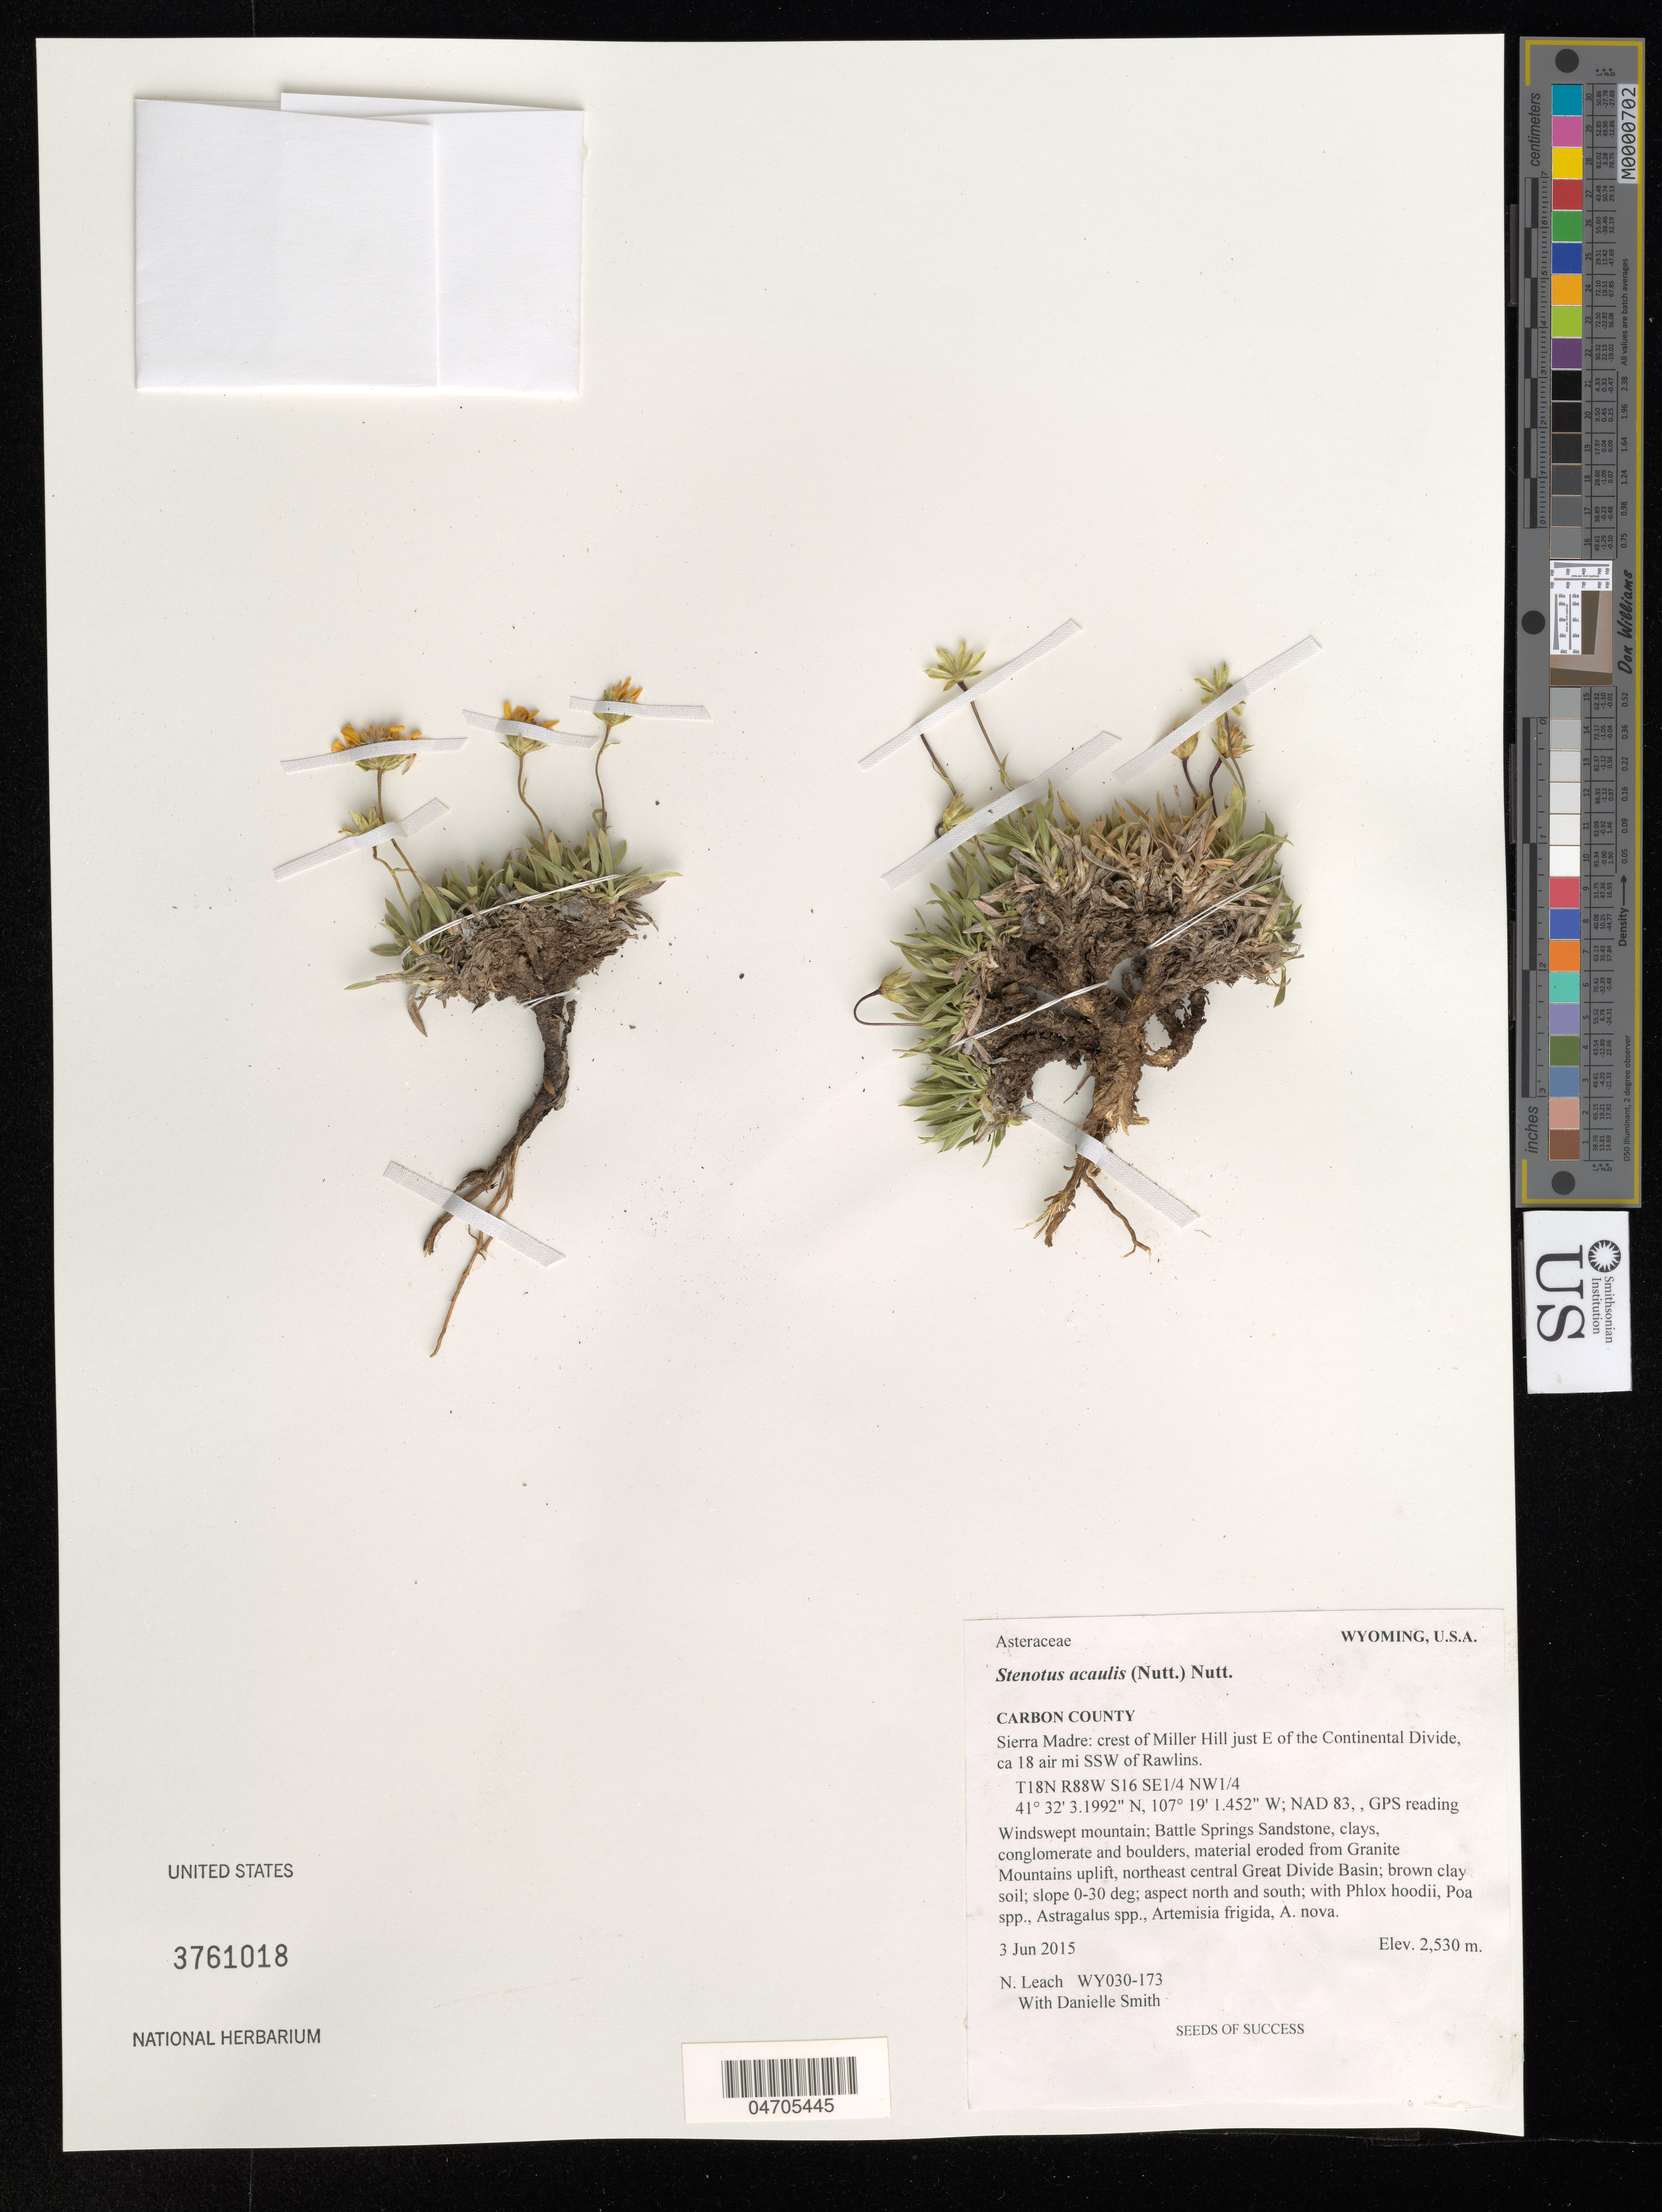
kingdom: Plantae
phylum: Tracheophyta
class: Magnoliopsida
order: Asterales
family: Asteraceae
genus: Stenotus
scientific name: Stenotus acaulis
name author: (Nutt.) Nutt.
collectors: N. Leach & D. Smith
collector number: WY030-173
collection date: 2015-06-03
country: United States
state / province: Wyoming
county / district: Carbon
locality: Carbon County. Sierra Madre: crest of Miller Hill just E of the Continental Divide, ca 18 air mi SSW of Rawlins. T18N R88W S16 SE1/4 NW1/4. Windswept mountain; Battle Springs Sandstone, northeast central Great Divide Basin.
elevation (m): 2530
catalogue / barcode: US 3761018